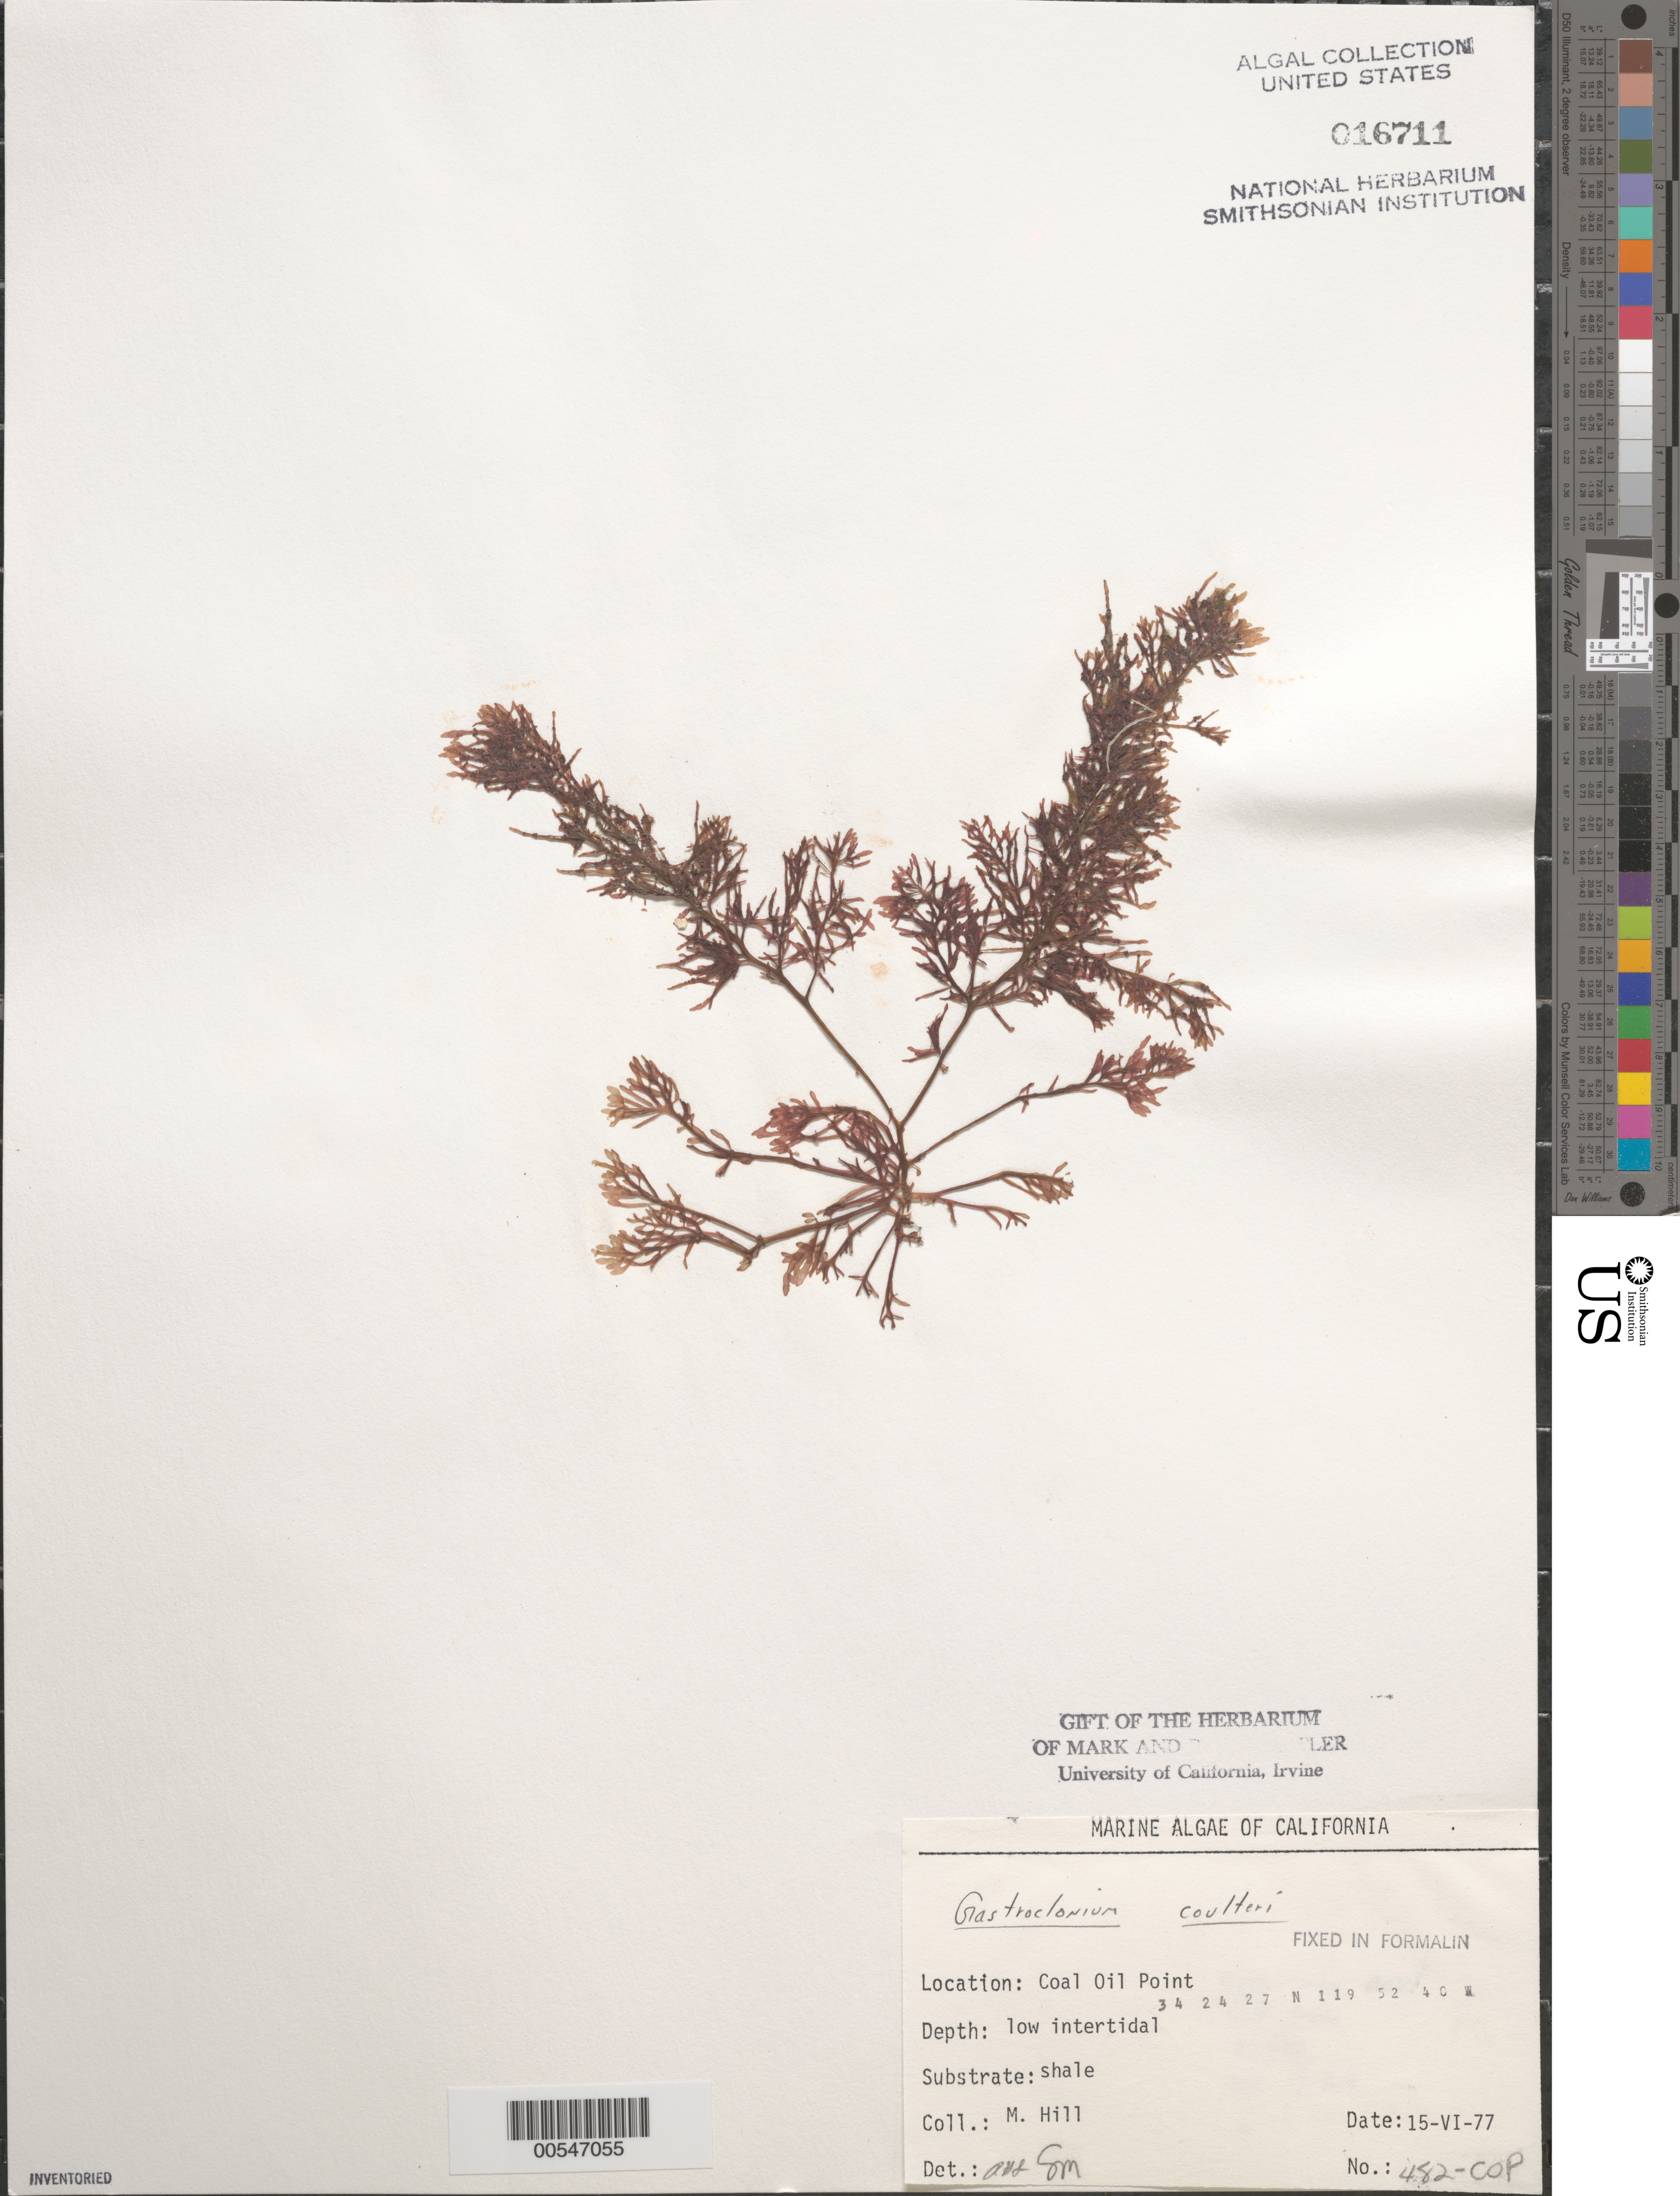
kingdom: Plantae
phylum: Rhodophyta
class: Florideophyceae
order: Rhodymeniales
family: Champiaceae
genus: Neogastroclonium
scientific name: Neogastroclonium subarticulatum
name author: (Turner) L. Le Gall et al.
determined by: Algae name updating Project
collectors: M. Hill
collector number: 482-cop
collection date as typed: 15 Jun 1977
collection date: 1977-06-15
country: United States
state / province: California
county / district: Santa Barbara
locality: Coal Oil Point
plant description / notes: BLM-SOCALBIGHT Rocky Intertidal Survey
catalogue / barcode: US 16711